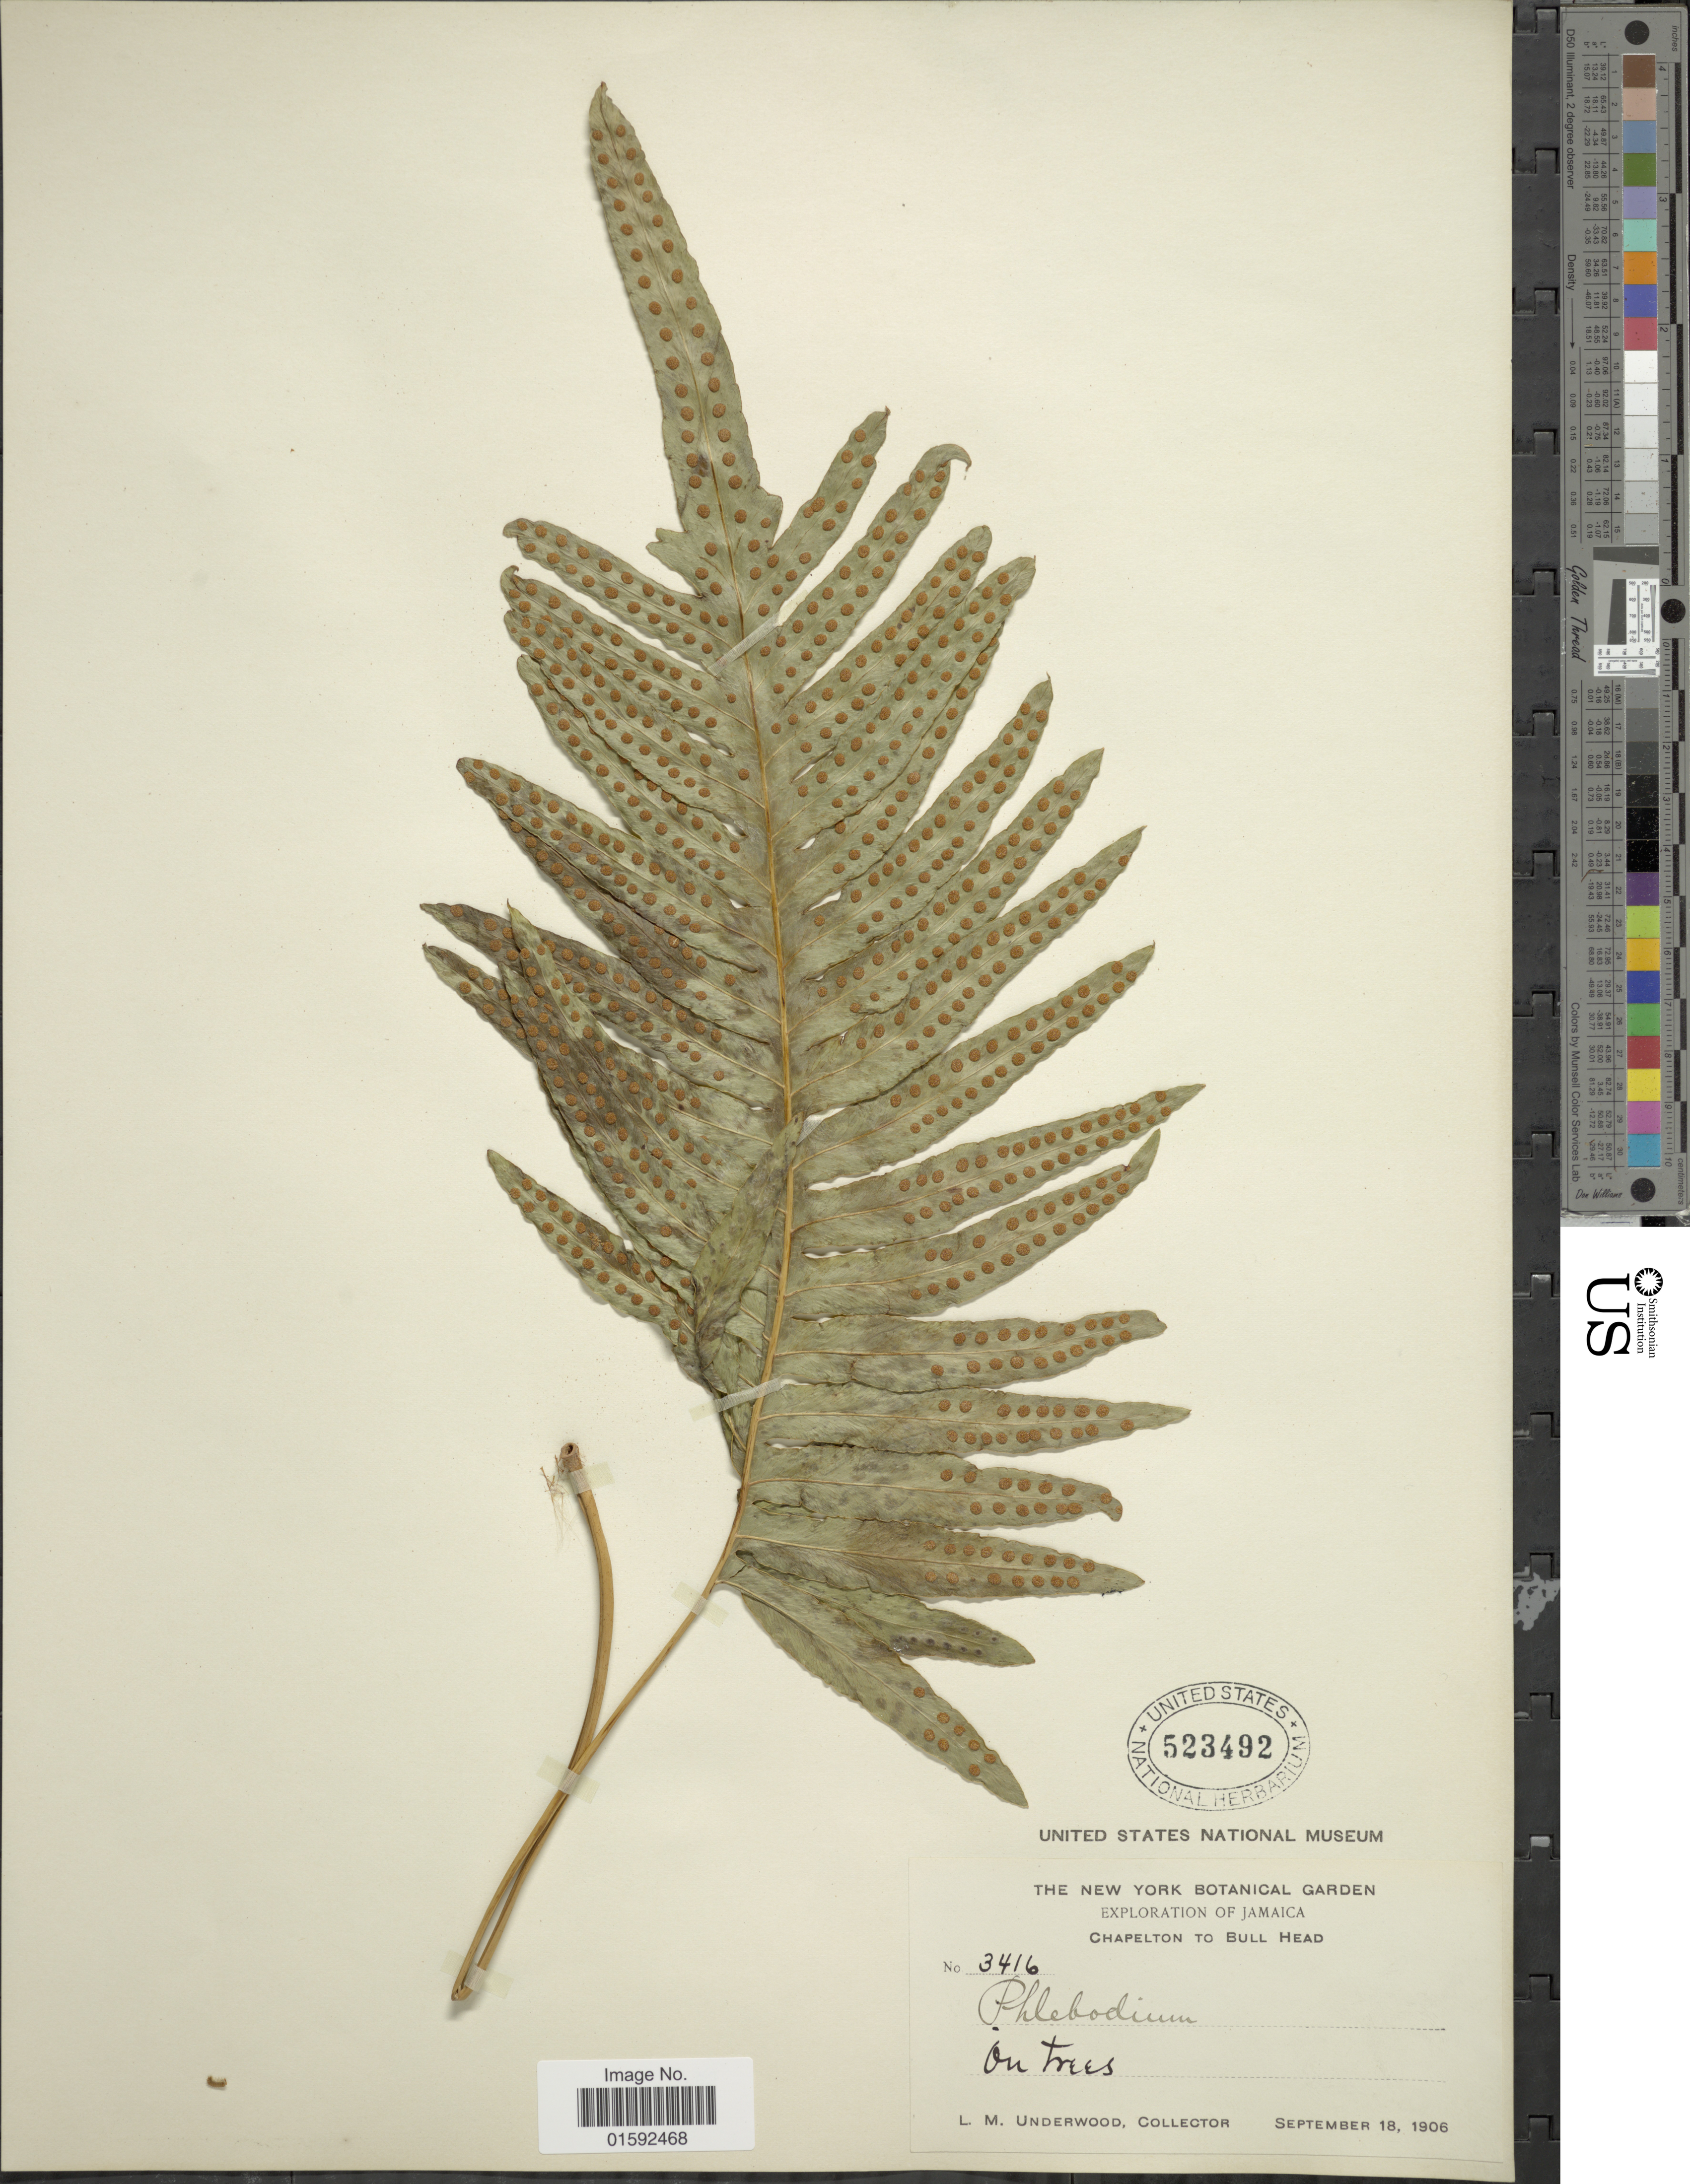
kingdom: Plantae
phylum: Tracheophyta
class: Polypodiopsida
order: Polypodiales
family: Polypodiaceae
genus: Phlebodium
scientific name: Phlebodium pseudoaureum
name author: (Cav.) Lellinger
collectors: L. M. Underwood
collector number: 3416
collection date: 1906-09-18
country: Jamaica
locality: Jamaica, Chapelton to Bull Head.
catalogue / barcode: US 523492